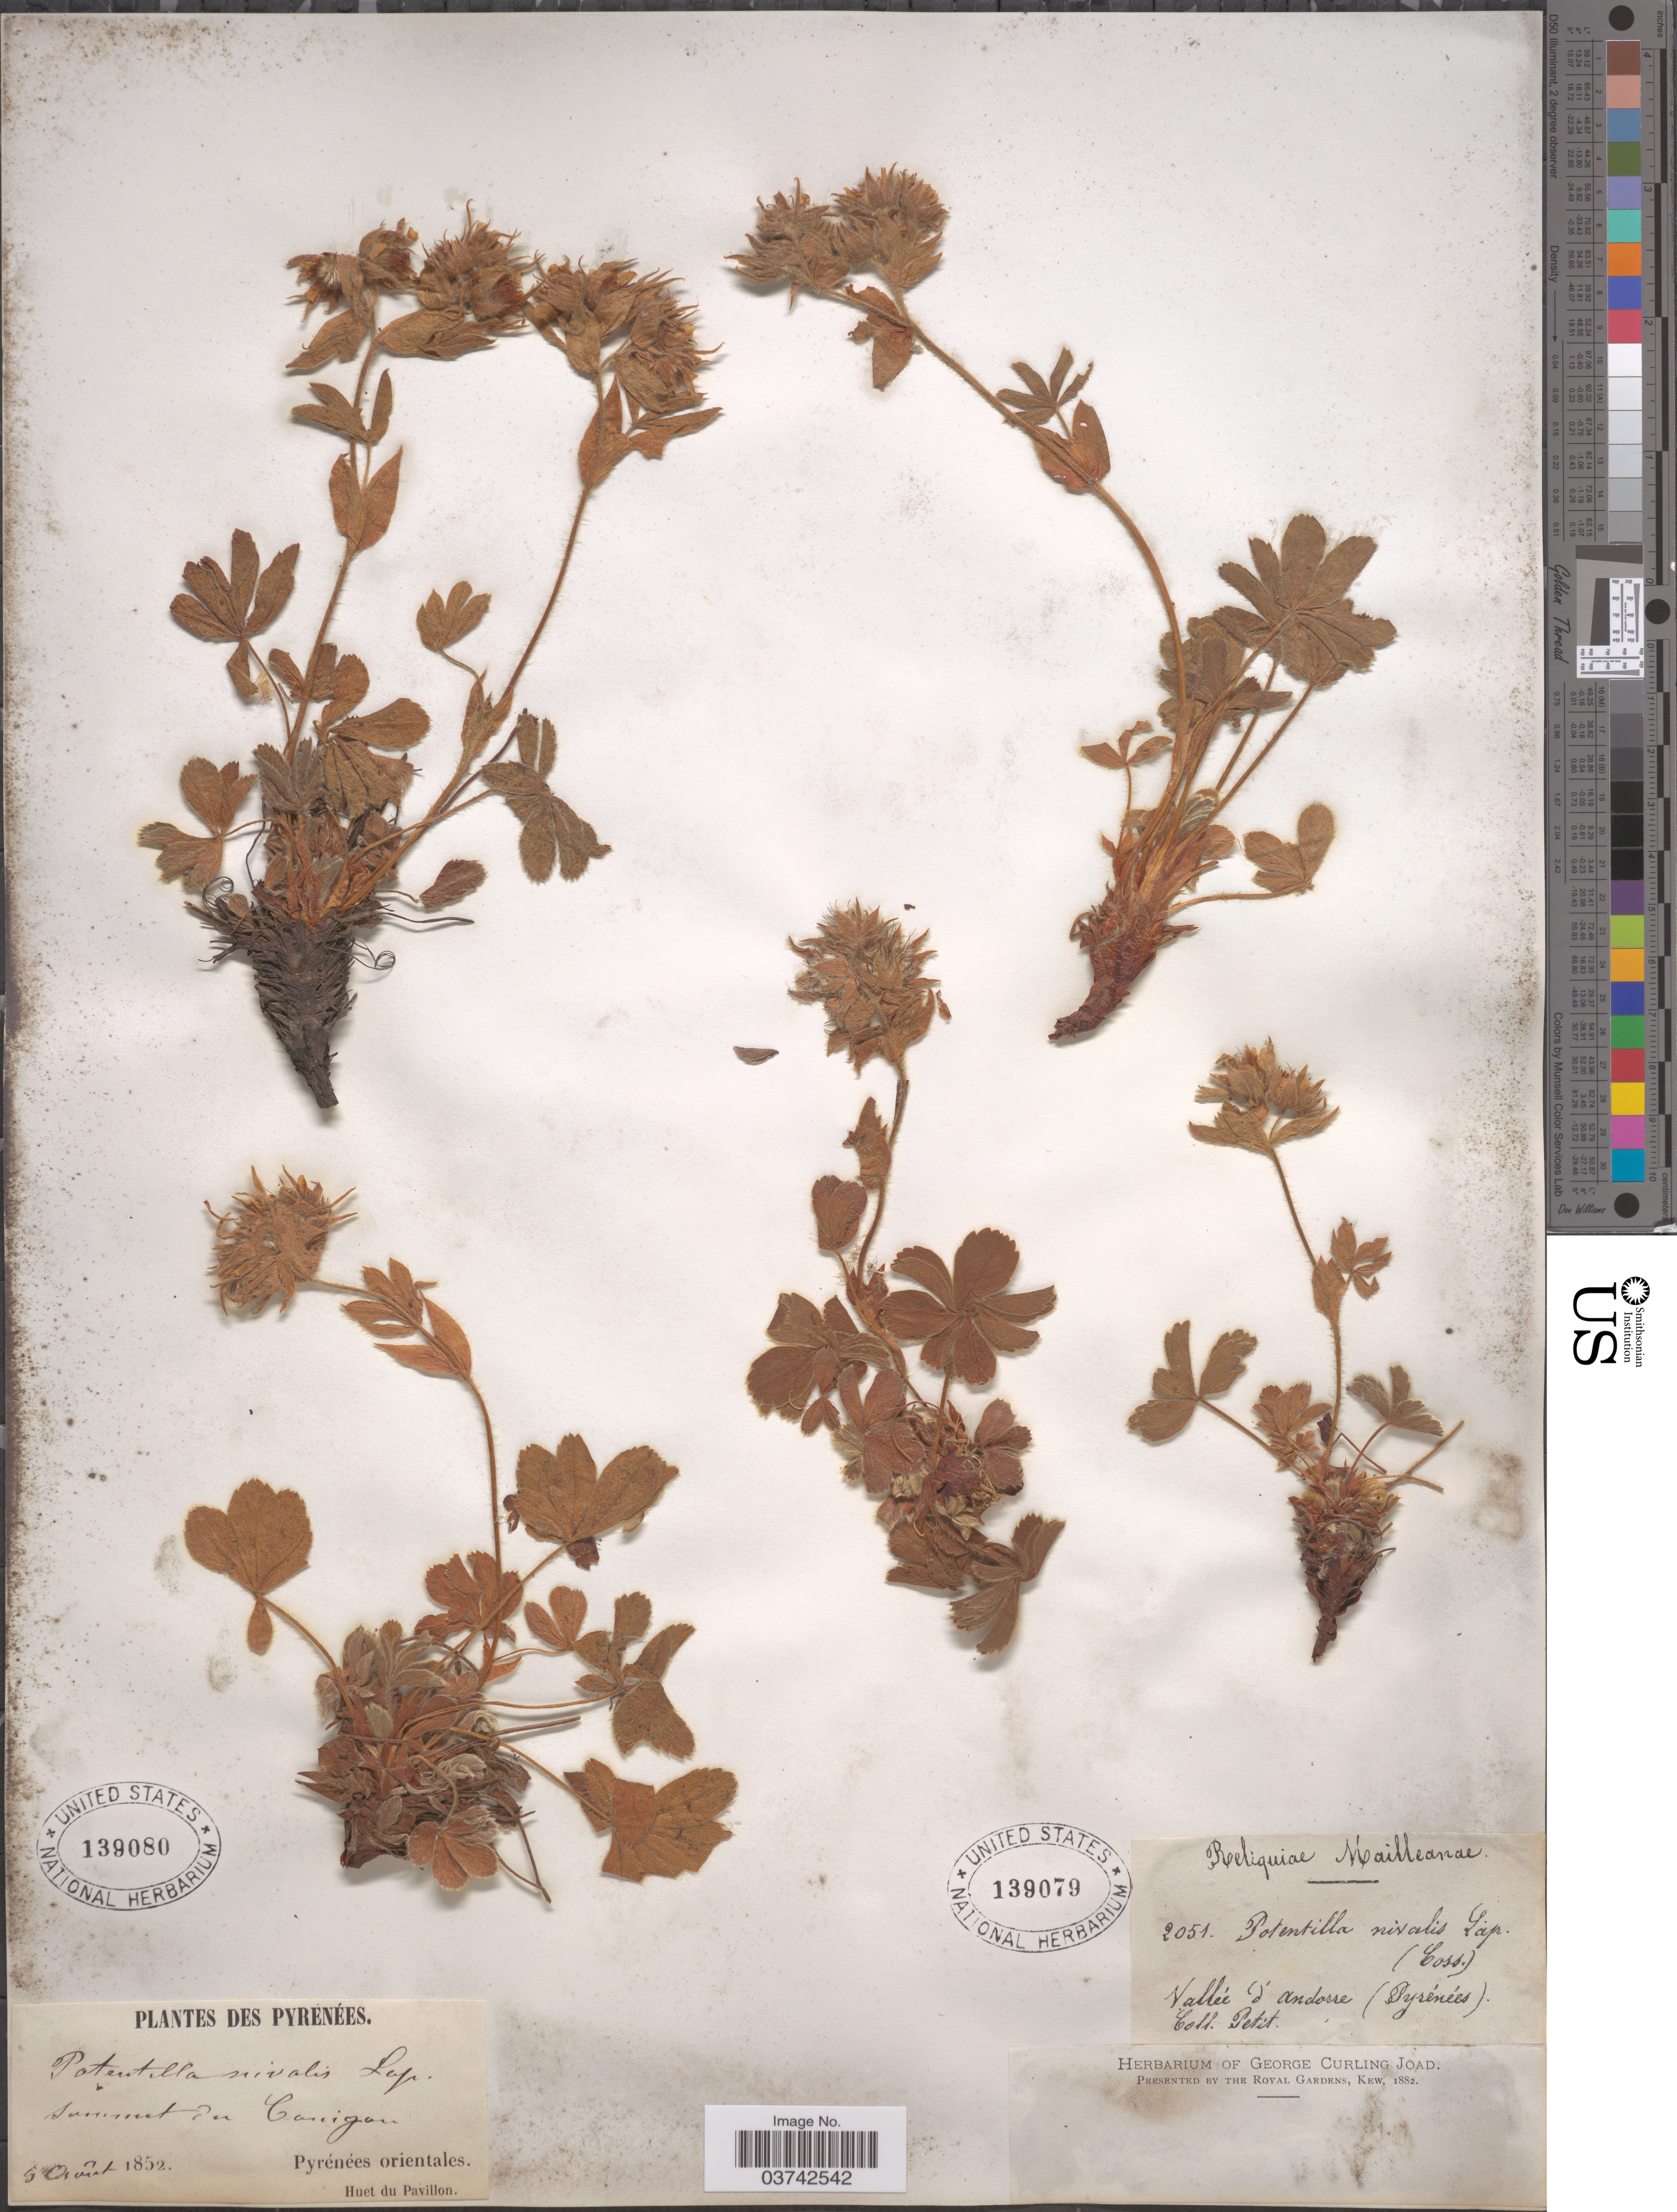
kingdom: Plantae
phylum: Tracheophyta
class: Magnoliopsida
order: Rosales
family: Rosaceae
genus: Potentilla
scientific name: Potentilla nivalis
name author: Csató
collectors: Huet du Pavillon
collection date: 1852-08-05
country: France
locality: Pyrénées. Sommet du Canigou. Pyrénées orientales.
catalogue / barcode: US 139080